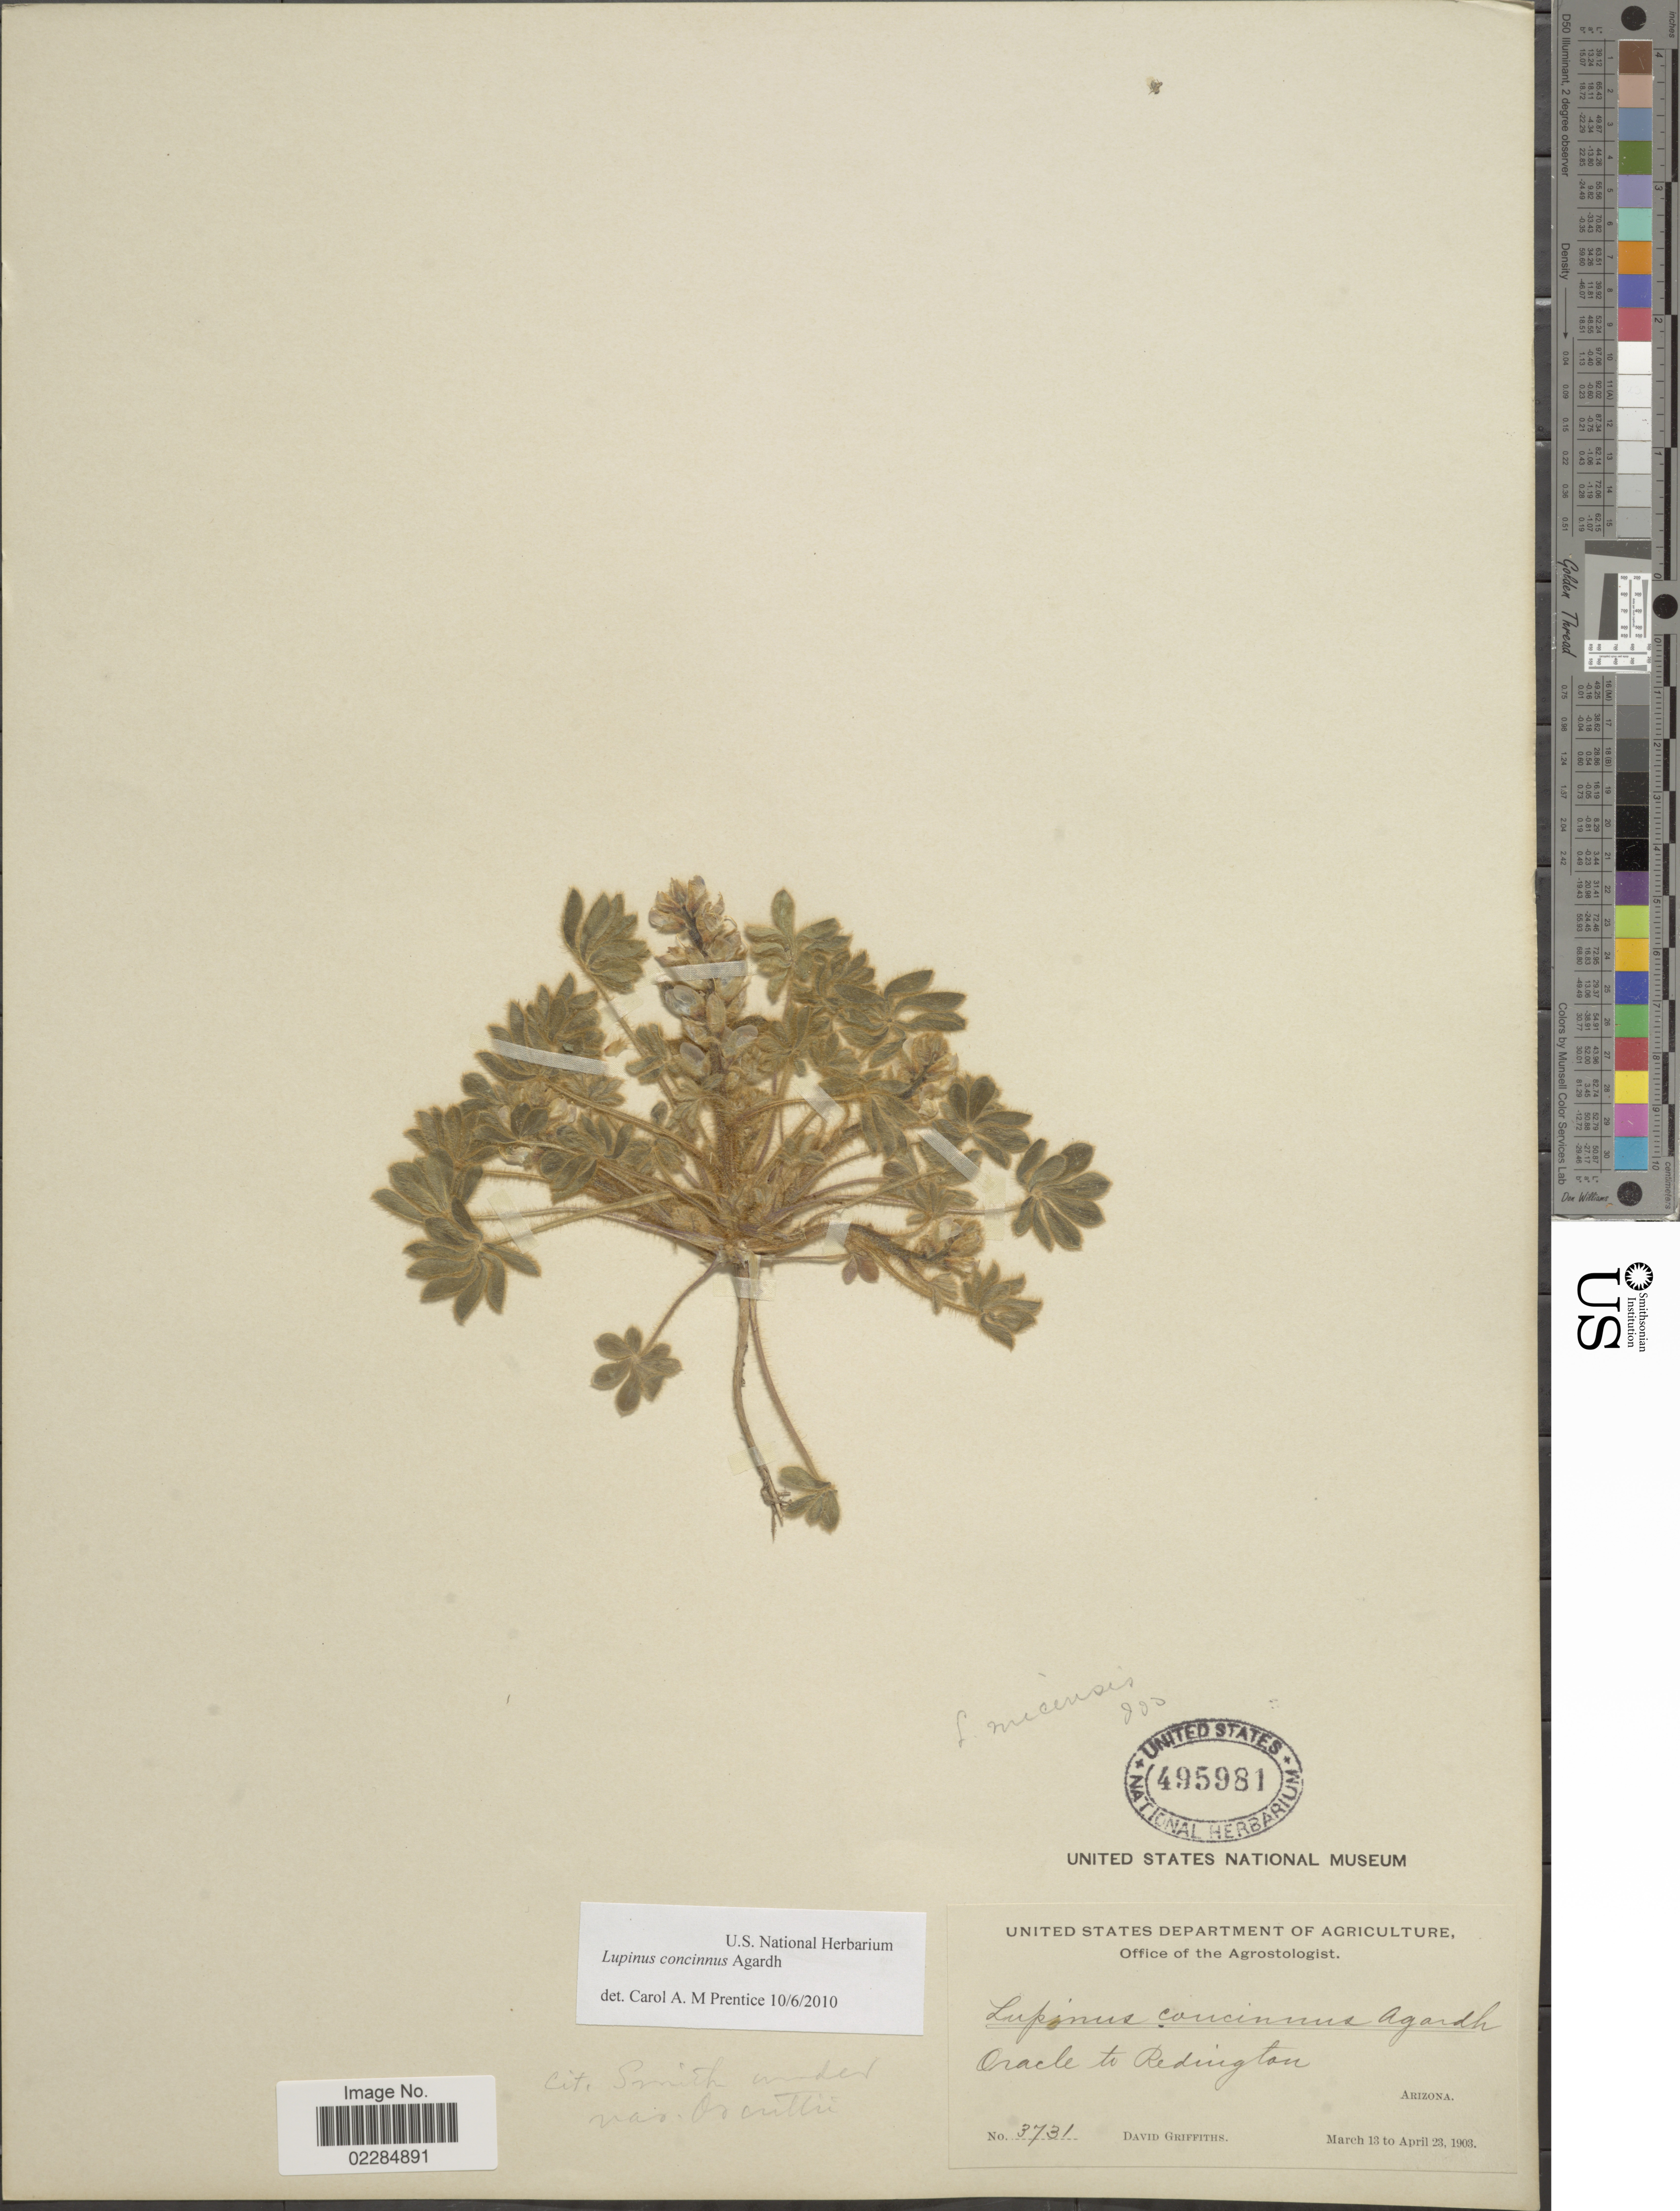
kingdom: Plantae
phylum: Tracheophyta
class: Magnoliopsida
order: Fabales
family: Fabaceae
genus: Lupinus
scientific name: Lupinus concinnus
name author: J. Agardh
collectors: D. Griffiths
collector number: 3731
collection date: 1903-03-13/1903-04-23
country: United States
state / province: Arizona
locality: Oracle to Redington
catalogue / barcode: US 495981